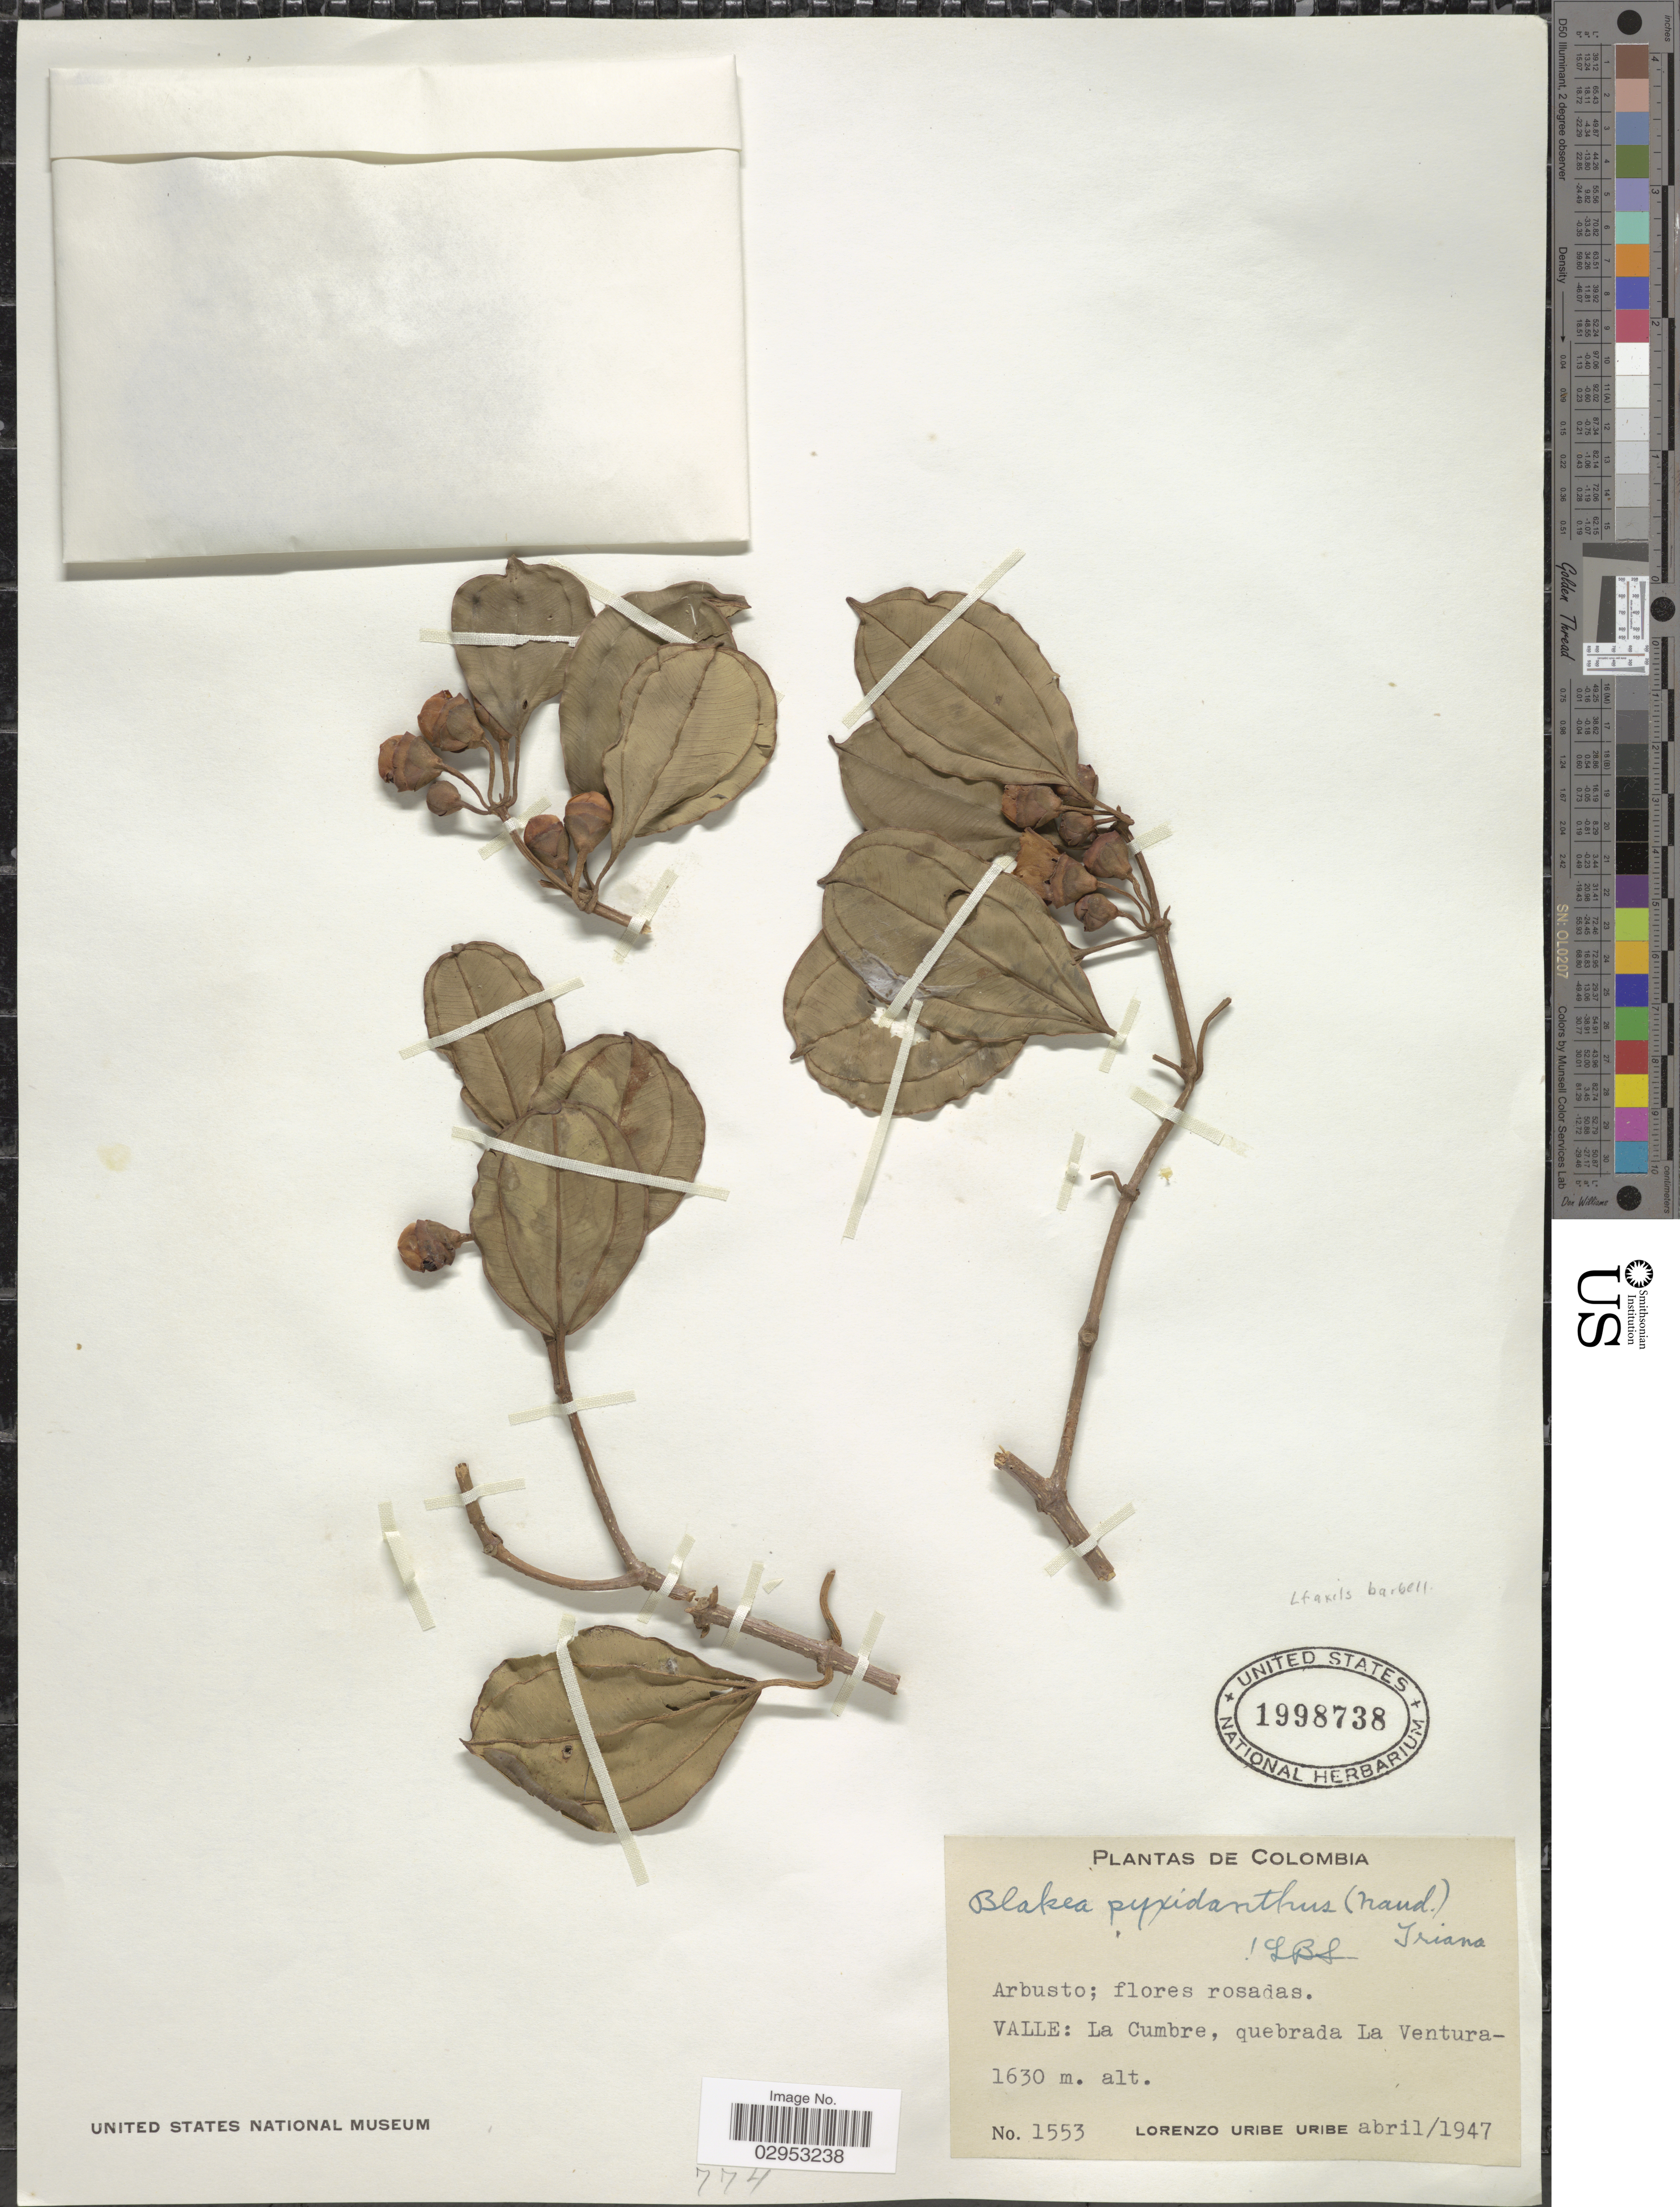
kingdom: Plantae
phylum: Tracheophyta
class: Magnoliopsida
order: Myrtales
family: Melastomataceae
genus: Blakea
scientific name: Blakea pyxidanthus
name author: Triana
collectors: L. Uribe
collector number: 1553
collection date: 1947-04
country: Colombia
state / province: Valle del Cauca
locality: Valle: La Cumbre, quebrada La Ventura.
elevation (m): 1630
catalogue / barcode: US 1998738